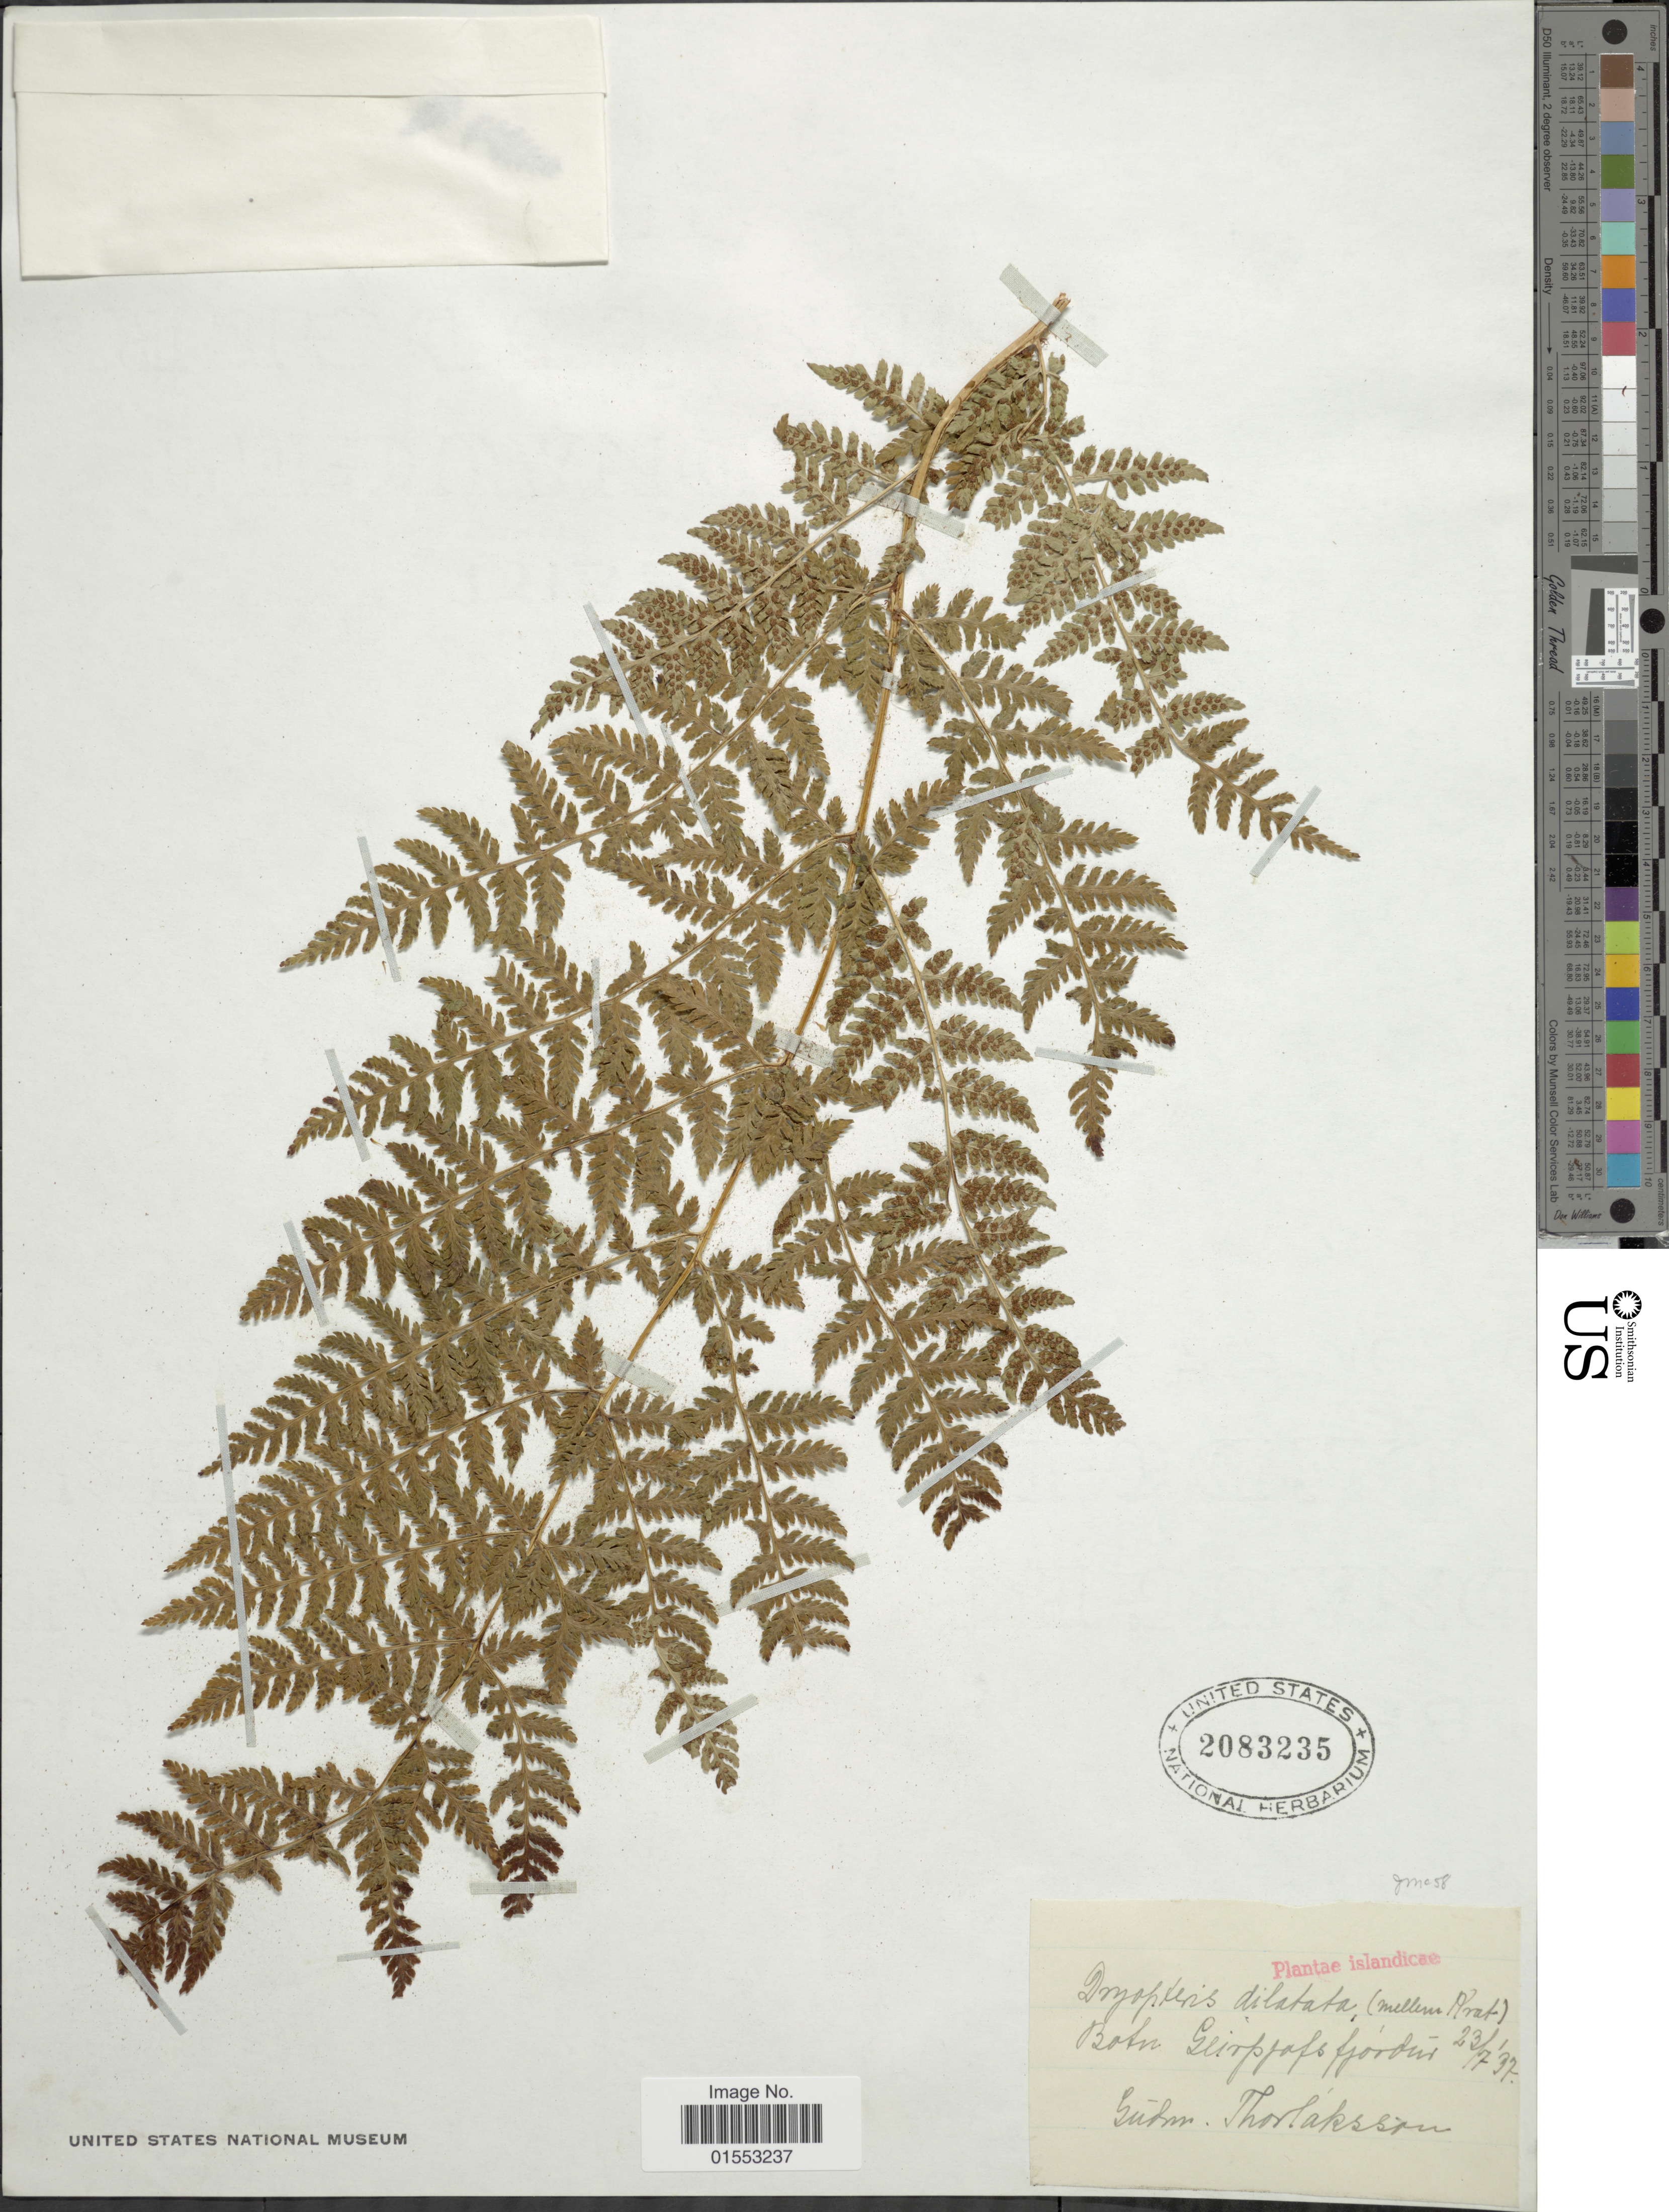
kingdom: Plantae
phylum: Tracheophyta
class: Polypodiopsida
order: Polypodiales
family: Dryopteridaceae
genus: Dryopteris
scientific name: Dryopteris dilatata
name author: (Hoffm.) A. Gray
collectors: G. Thorlaksson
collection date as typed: Transcribed d/m/y: 23/7/37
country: Iceland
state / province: Westfjords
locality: Botn Geirplafs fjordins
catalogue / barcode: US 2083235